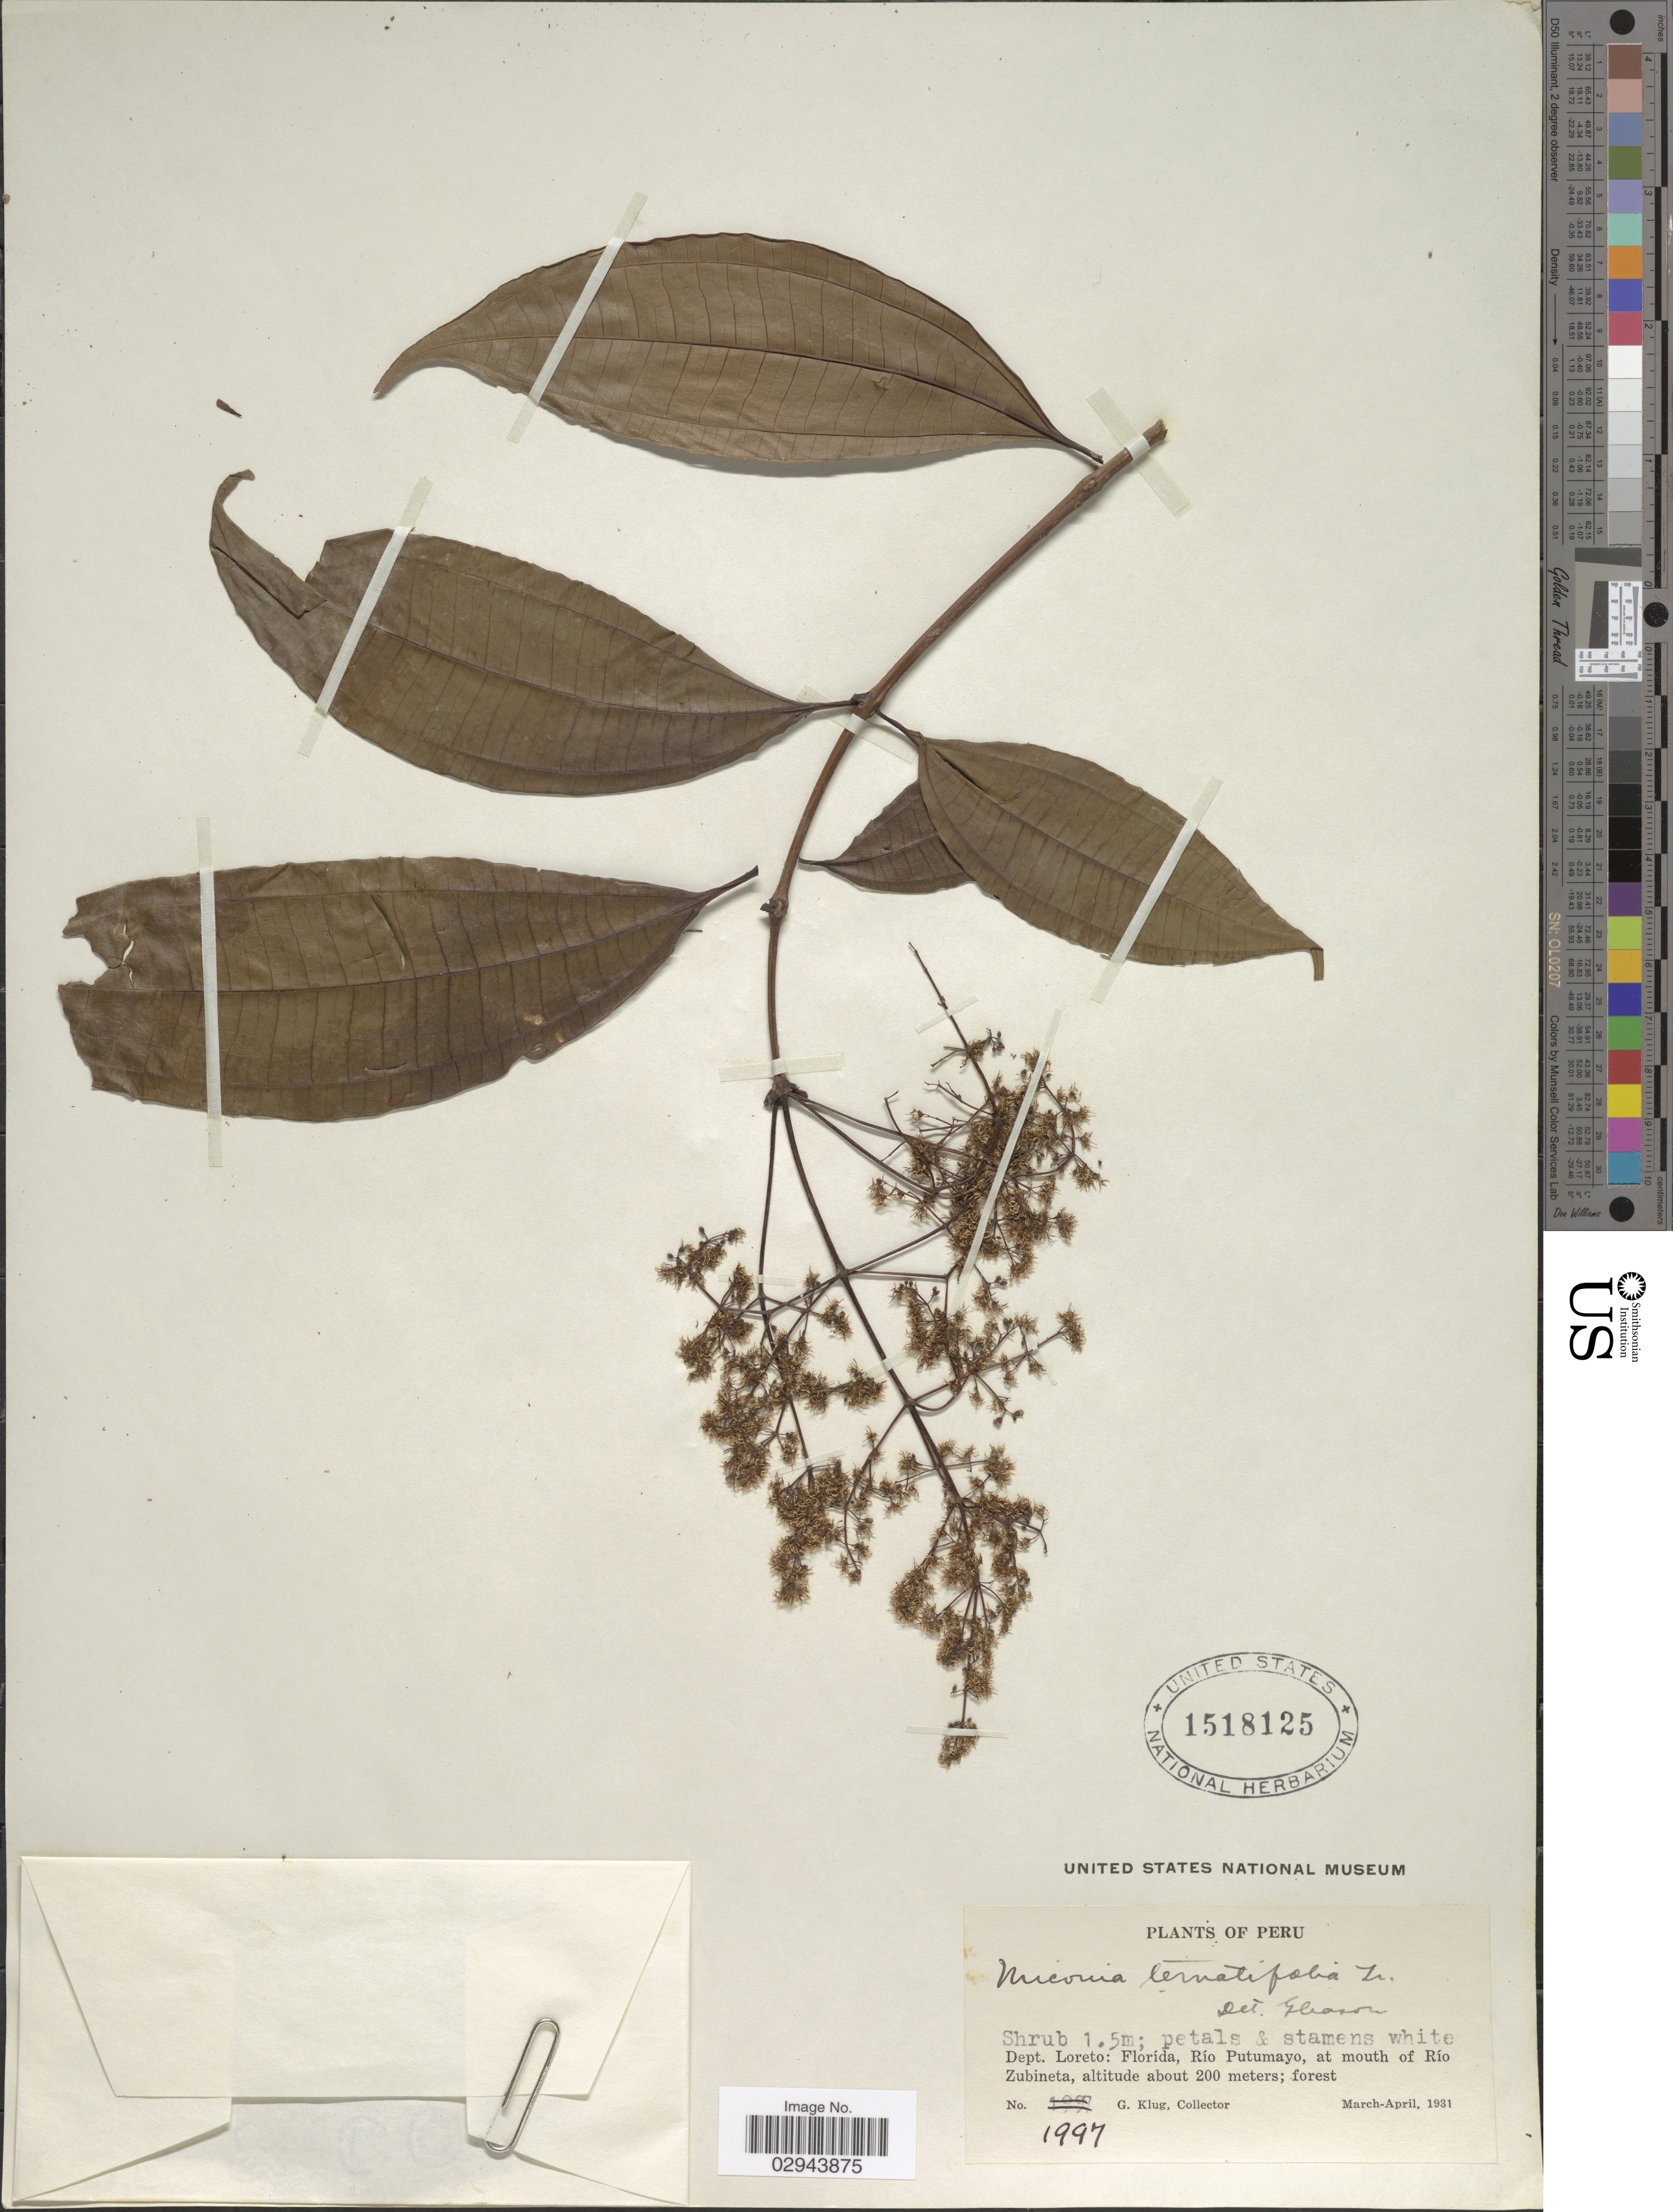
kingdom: Plantae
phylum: Tracheophyta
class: Magnoliopsida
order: Myrtales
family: Melastomataceae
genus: Miconia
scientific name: Miconia ternatifolia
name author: Triana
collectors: G. Klug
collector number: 1997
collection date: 1931-03/1931-04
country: Peru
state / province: Loreto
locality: Dept. Loreto: Florida, Río Putumayo, at mouth of Río Zubineta.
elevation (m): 200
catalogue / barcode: US 1518125